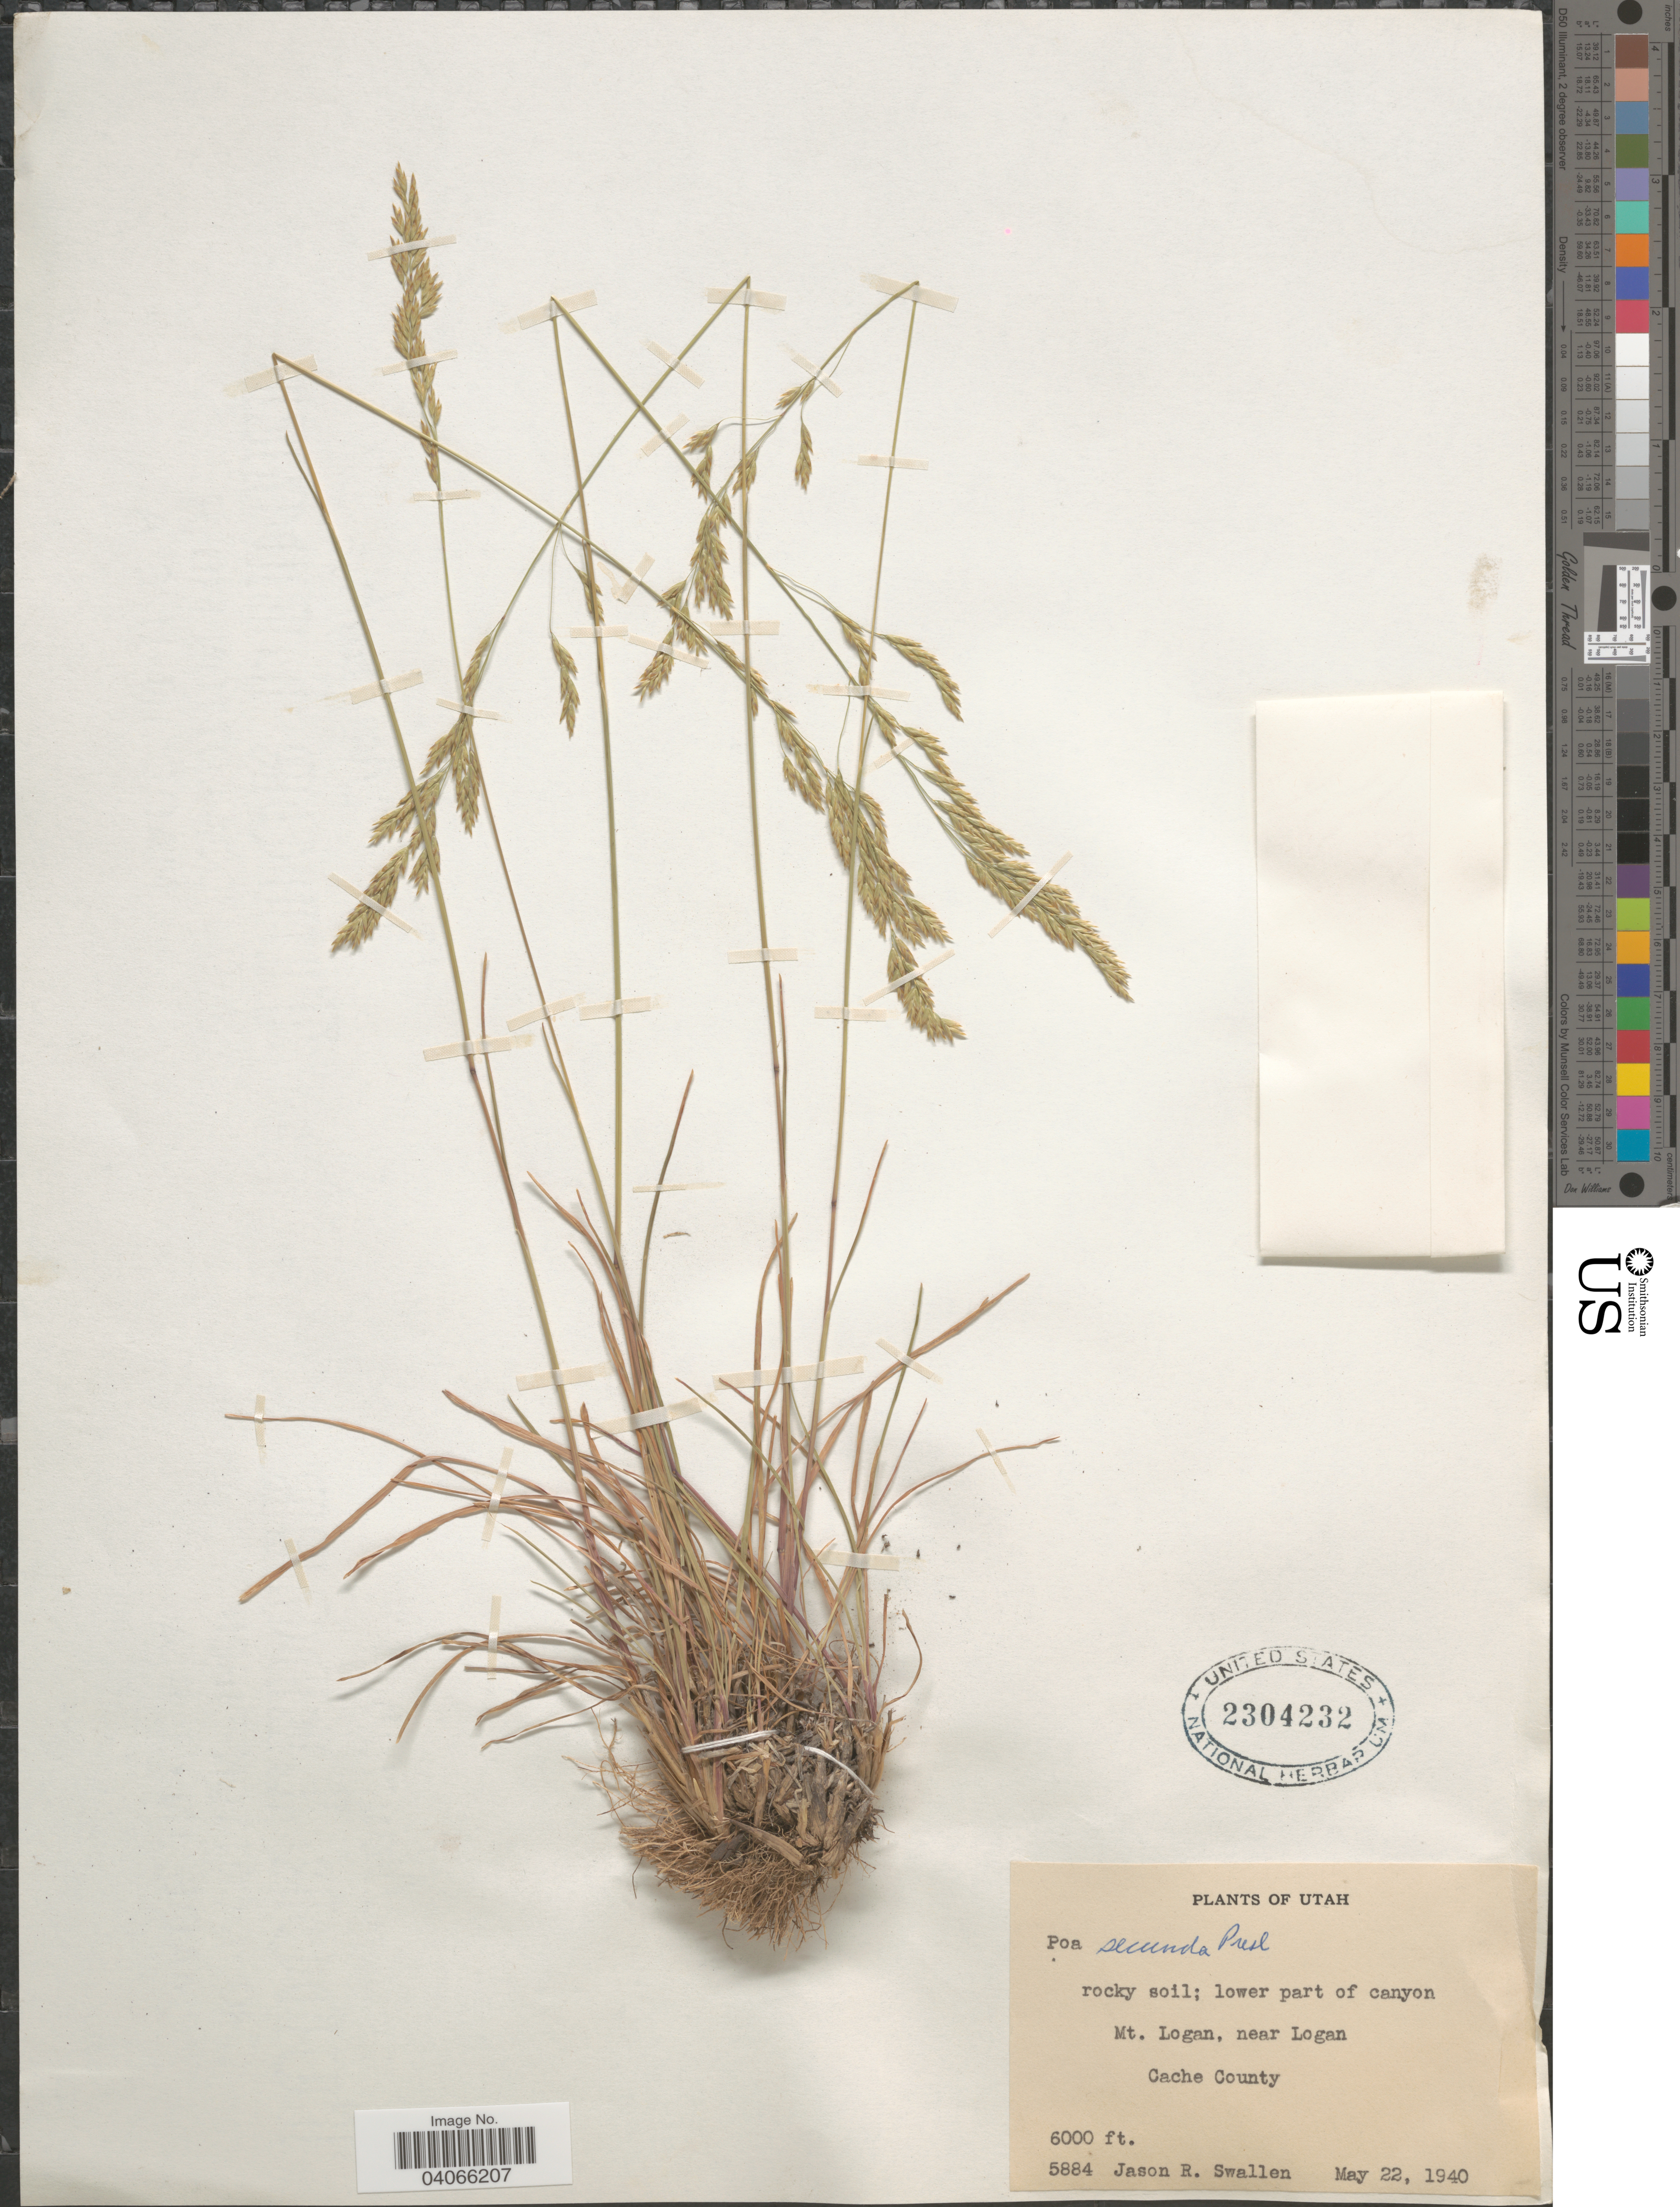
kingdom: Plantae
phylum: Tracheophyta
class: Liliopsida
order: Poales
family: Poaceae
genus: Poa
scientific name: Poa secunda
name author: J. Presl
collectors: J. R. Swallen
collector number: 5884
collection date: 1940-05-22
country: United States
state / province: Utah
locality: Lower part of canyon Mt. Logan, near Logan. Cache County.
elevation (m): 1829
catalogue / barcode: US 2304232